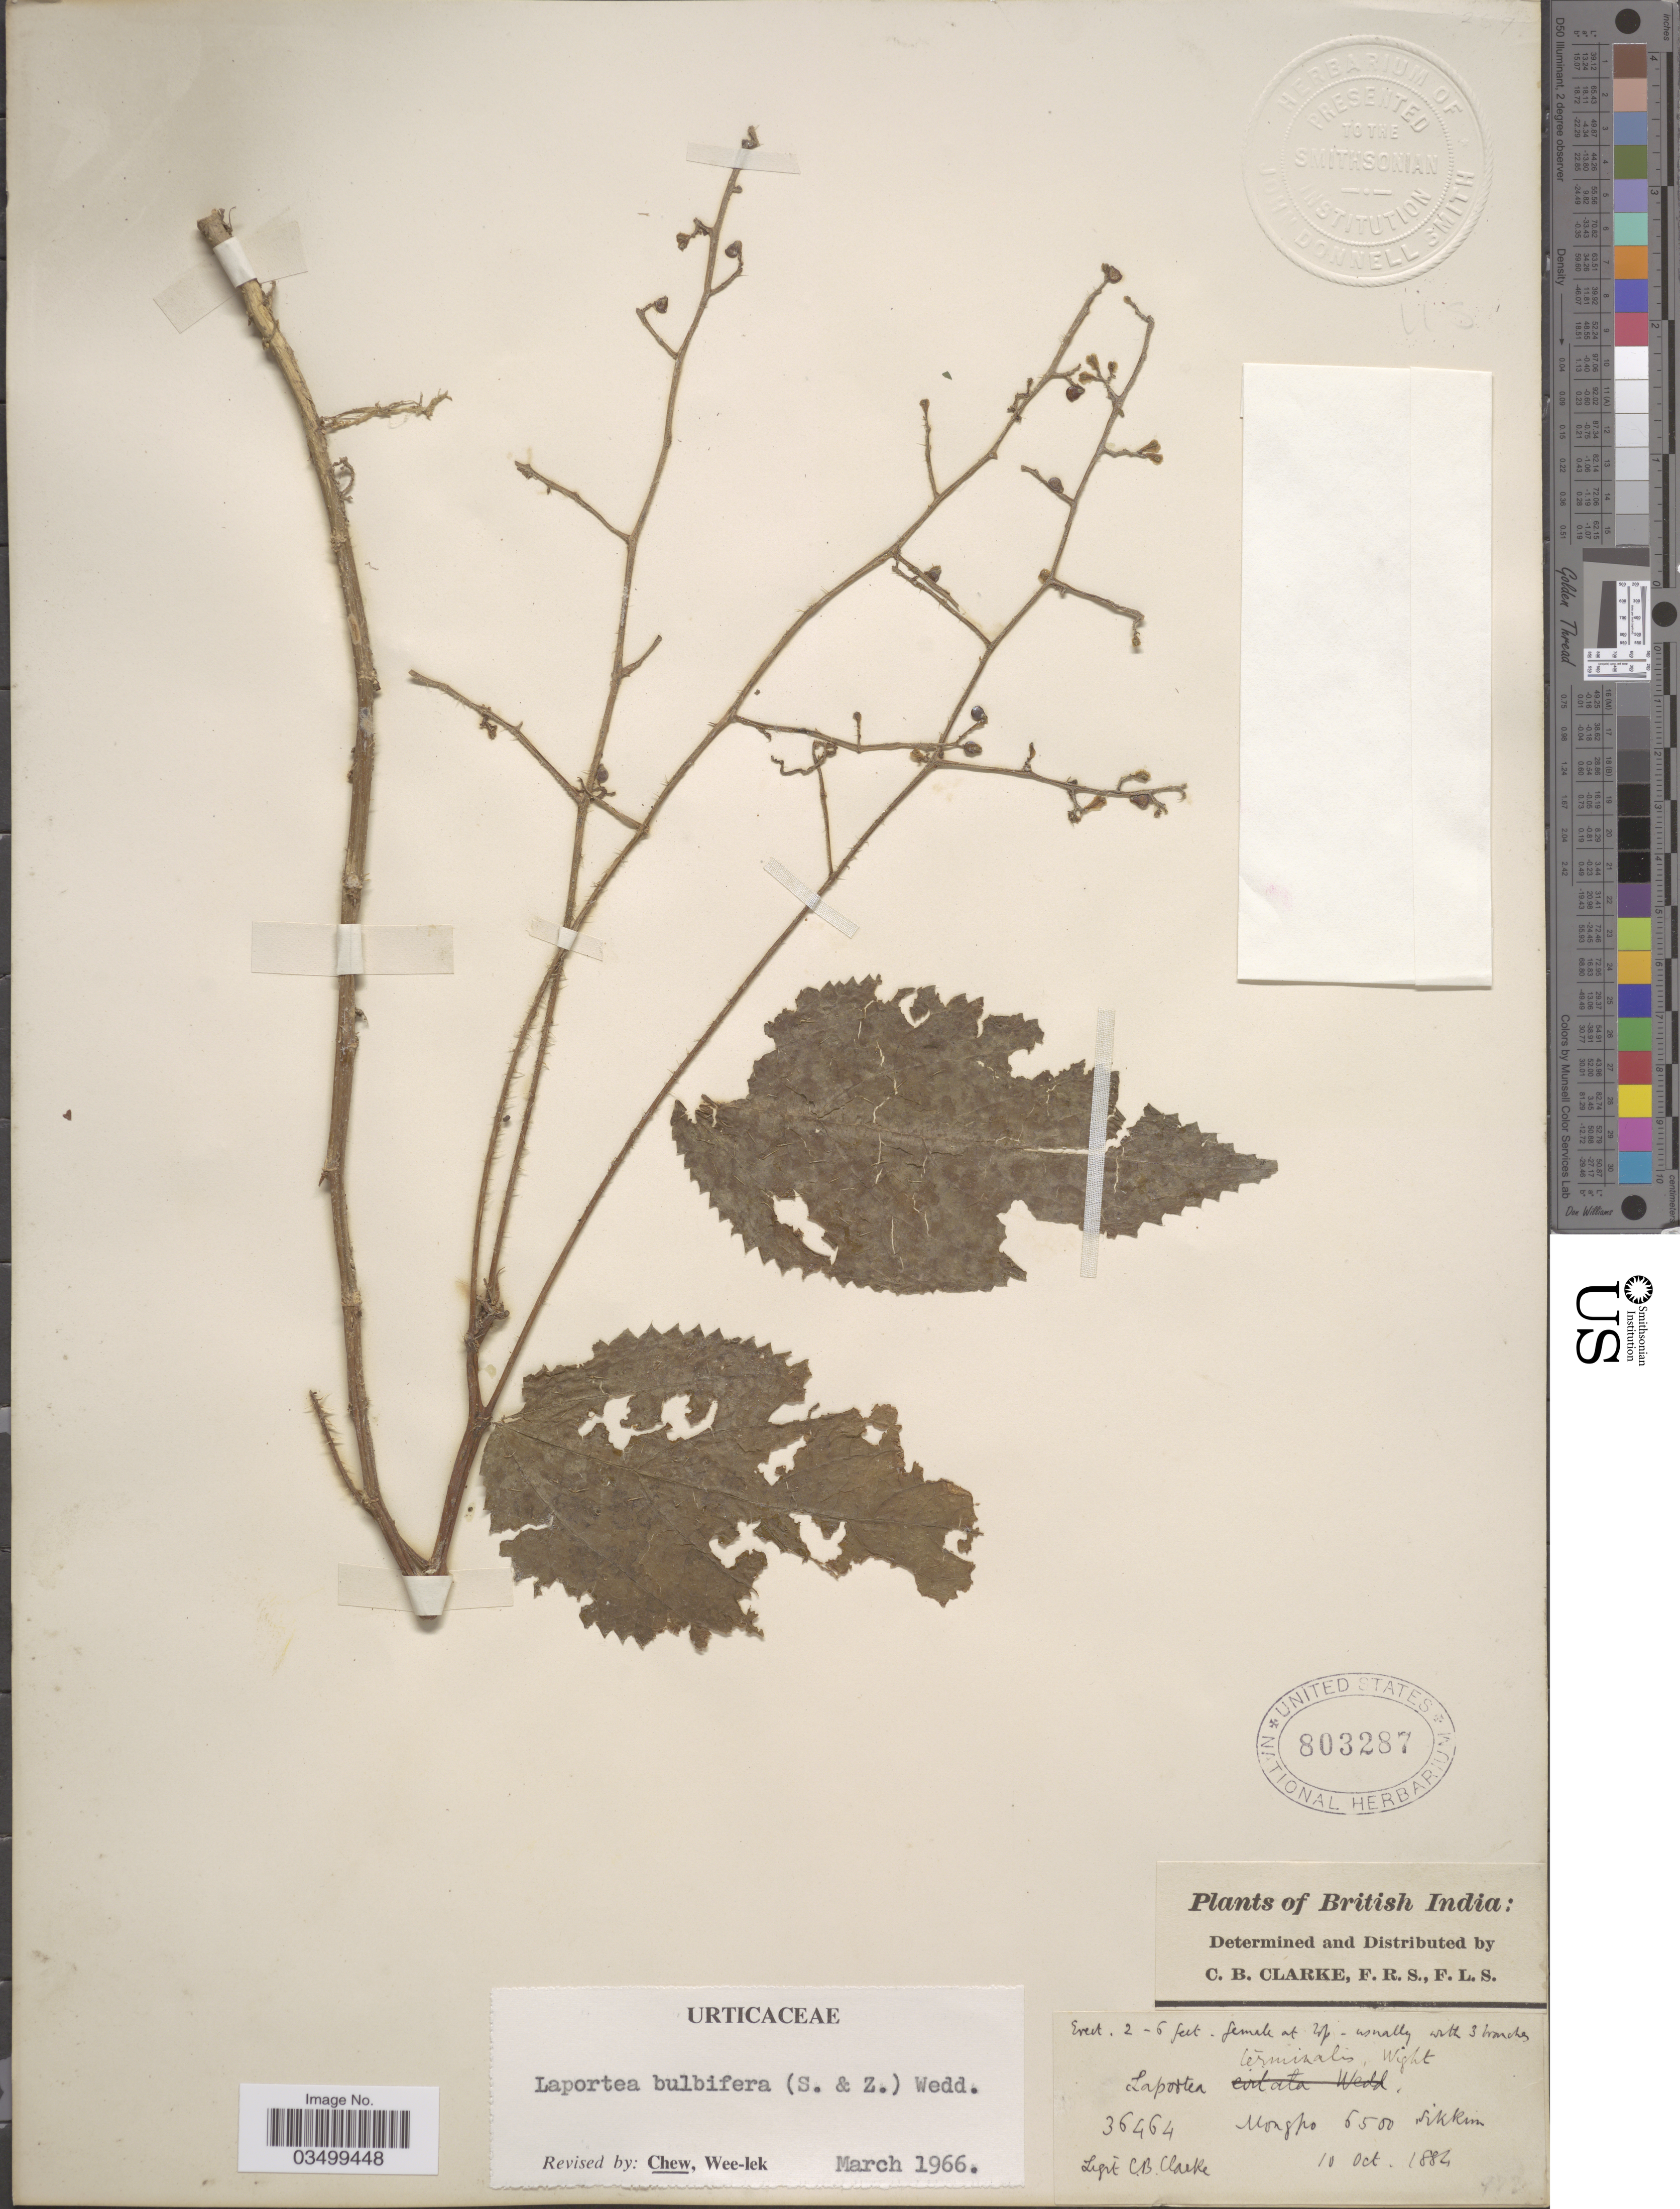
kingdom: Plantae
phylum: Tracheophyta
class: Magnoliopsida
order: Rosales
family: Urticaceae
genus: Laportea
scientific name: Laportea bulbifera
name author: (Siebold & Zucc.) Wedd.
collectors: C. B. Clarke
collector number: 36464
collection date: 1884-10-10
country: India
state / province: Sikkim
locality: British India. Mongpo.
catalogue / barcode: US 803287